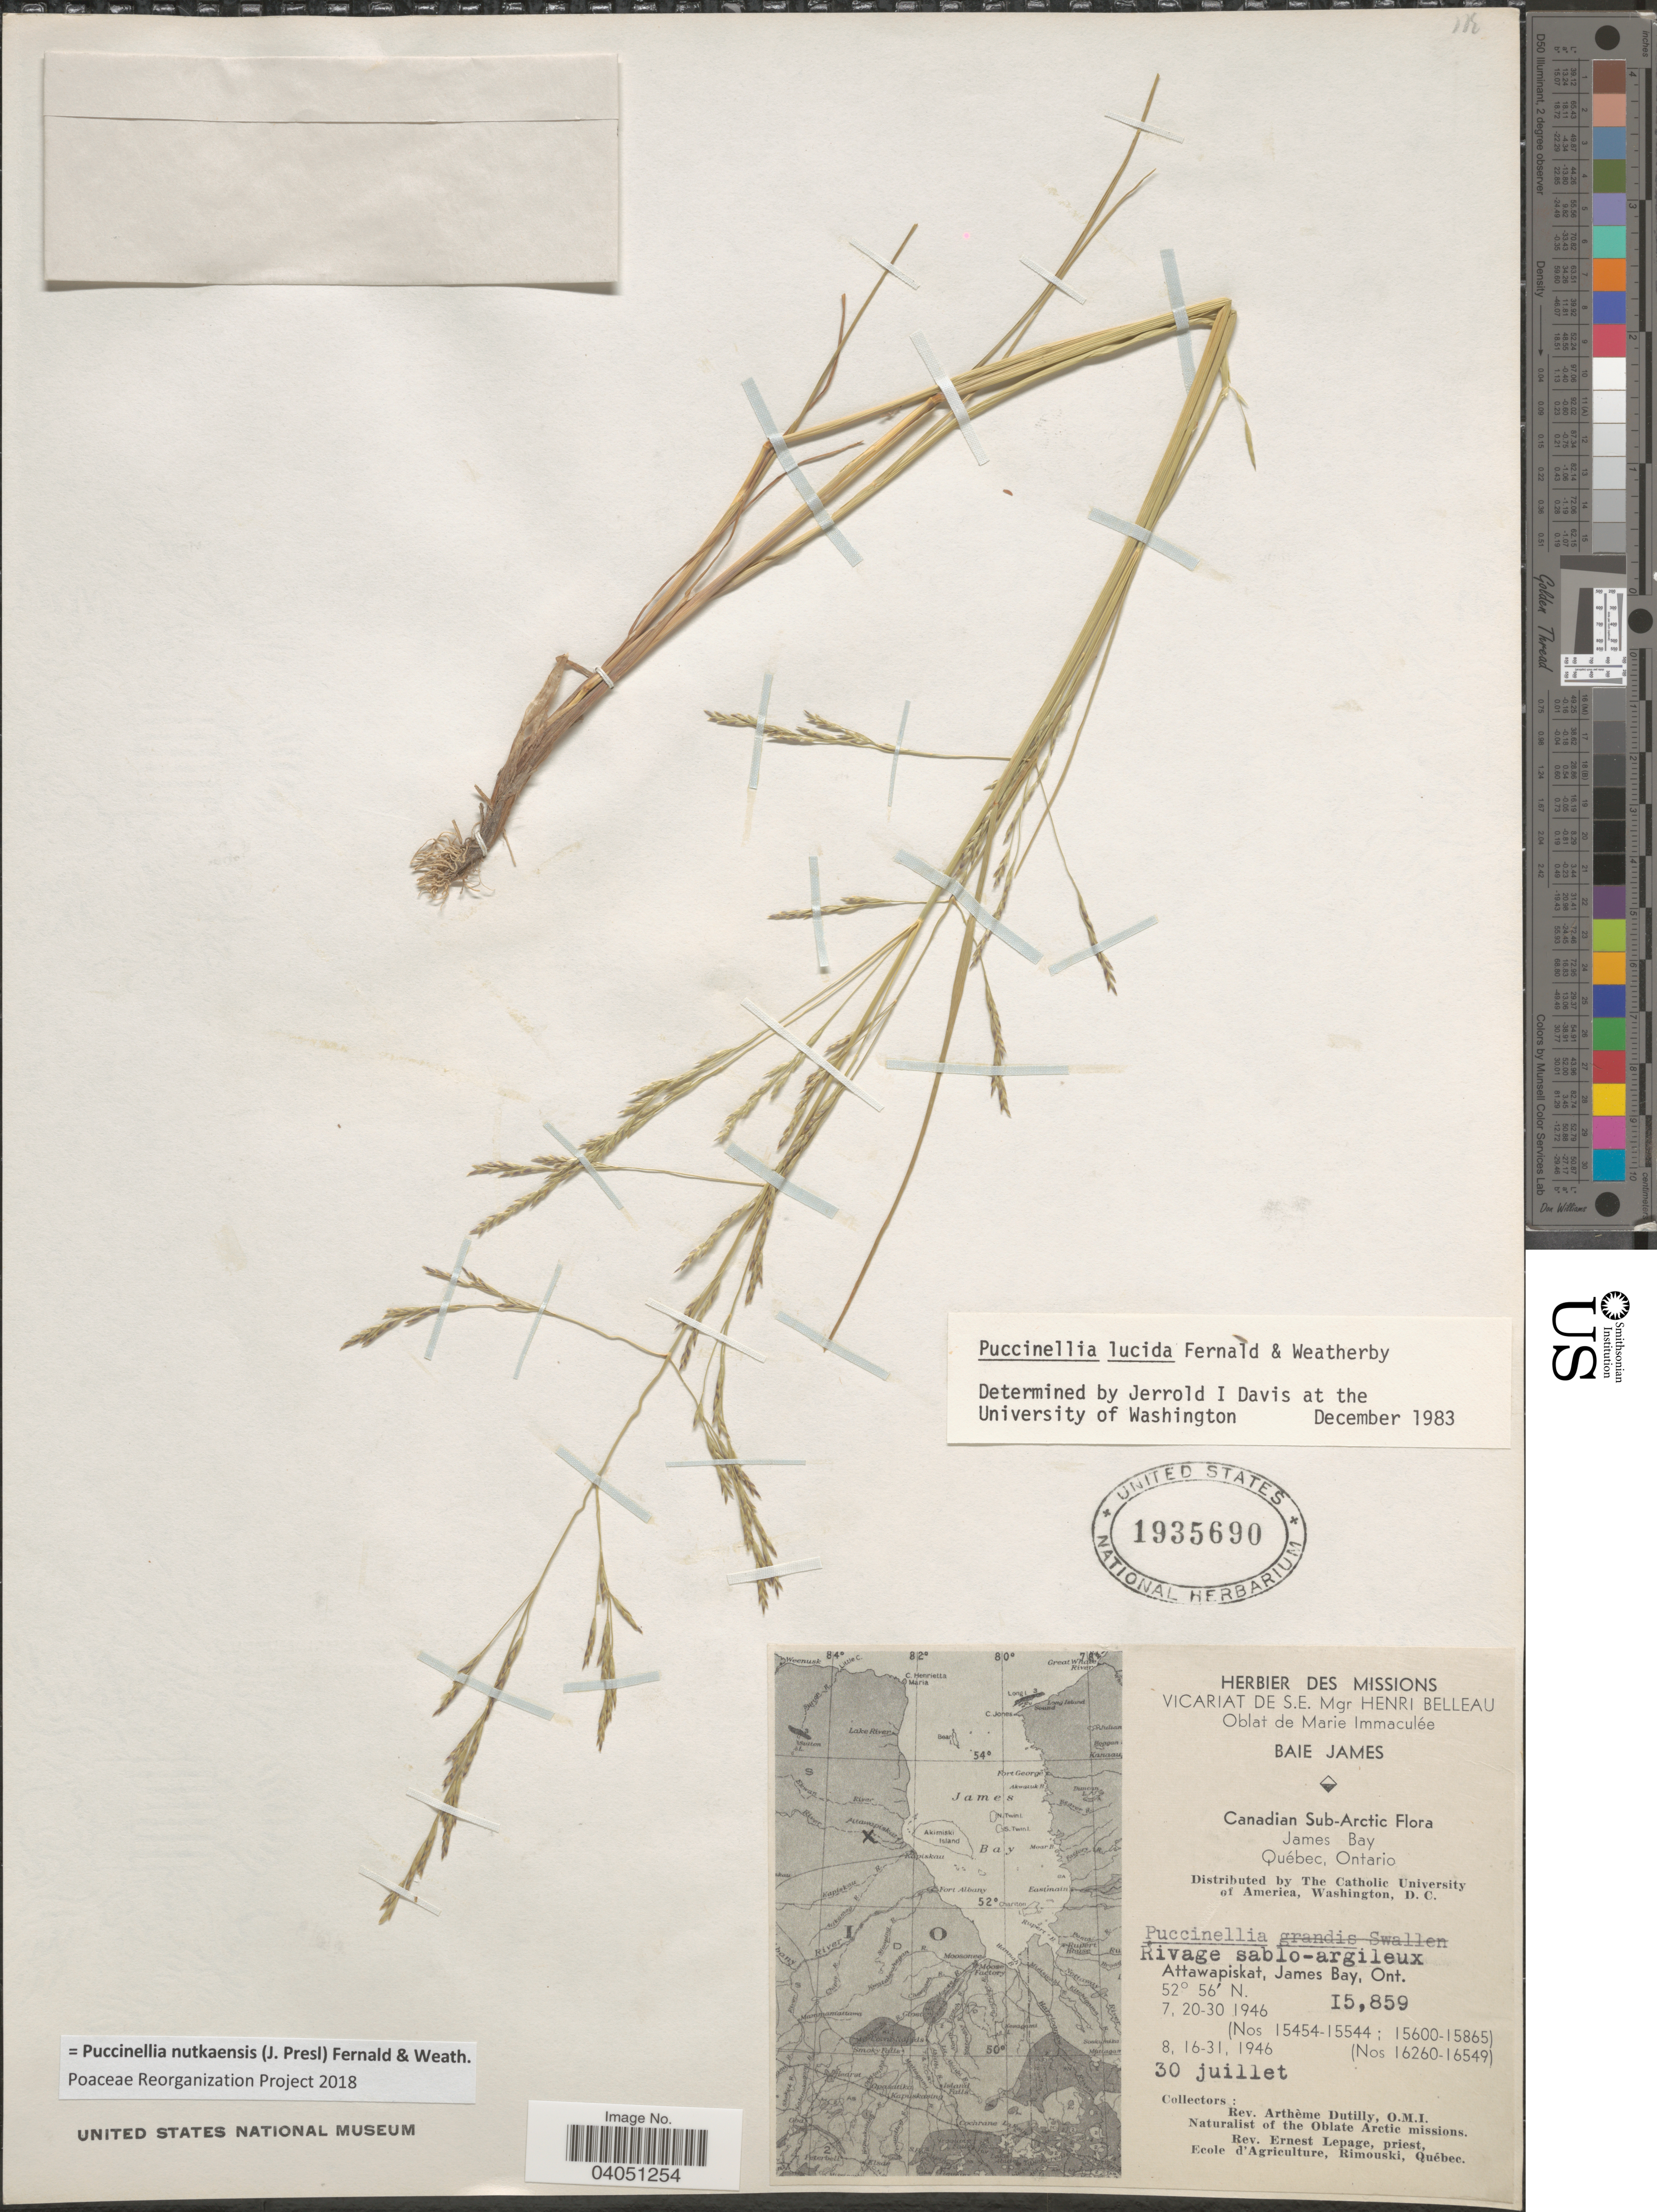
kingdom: Plantae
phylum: Tracheophyta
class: Liliopsida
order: Poales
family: Poaceae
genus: Puccinellia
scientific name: Puccinellia nutkaensis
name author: (J. Presl) Fernald & Weath.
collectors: A. Dutilly & E. Lepage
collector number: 15859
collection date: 1946-07-30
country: Canada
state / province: Ontario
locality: Canadian Sub-Arctic. James Bay. Attawapiskat, James Bay.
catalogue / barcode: US 1935690